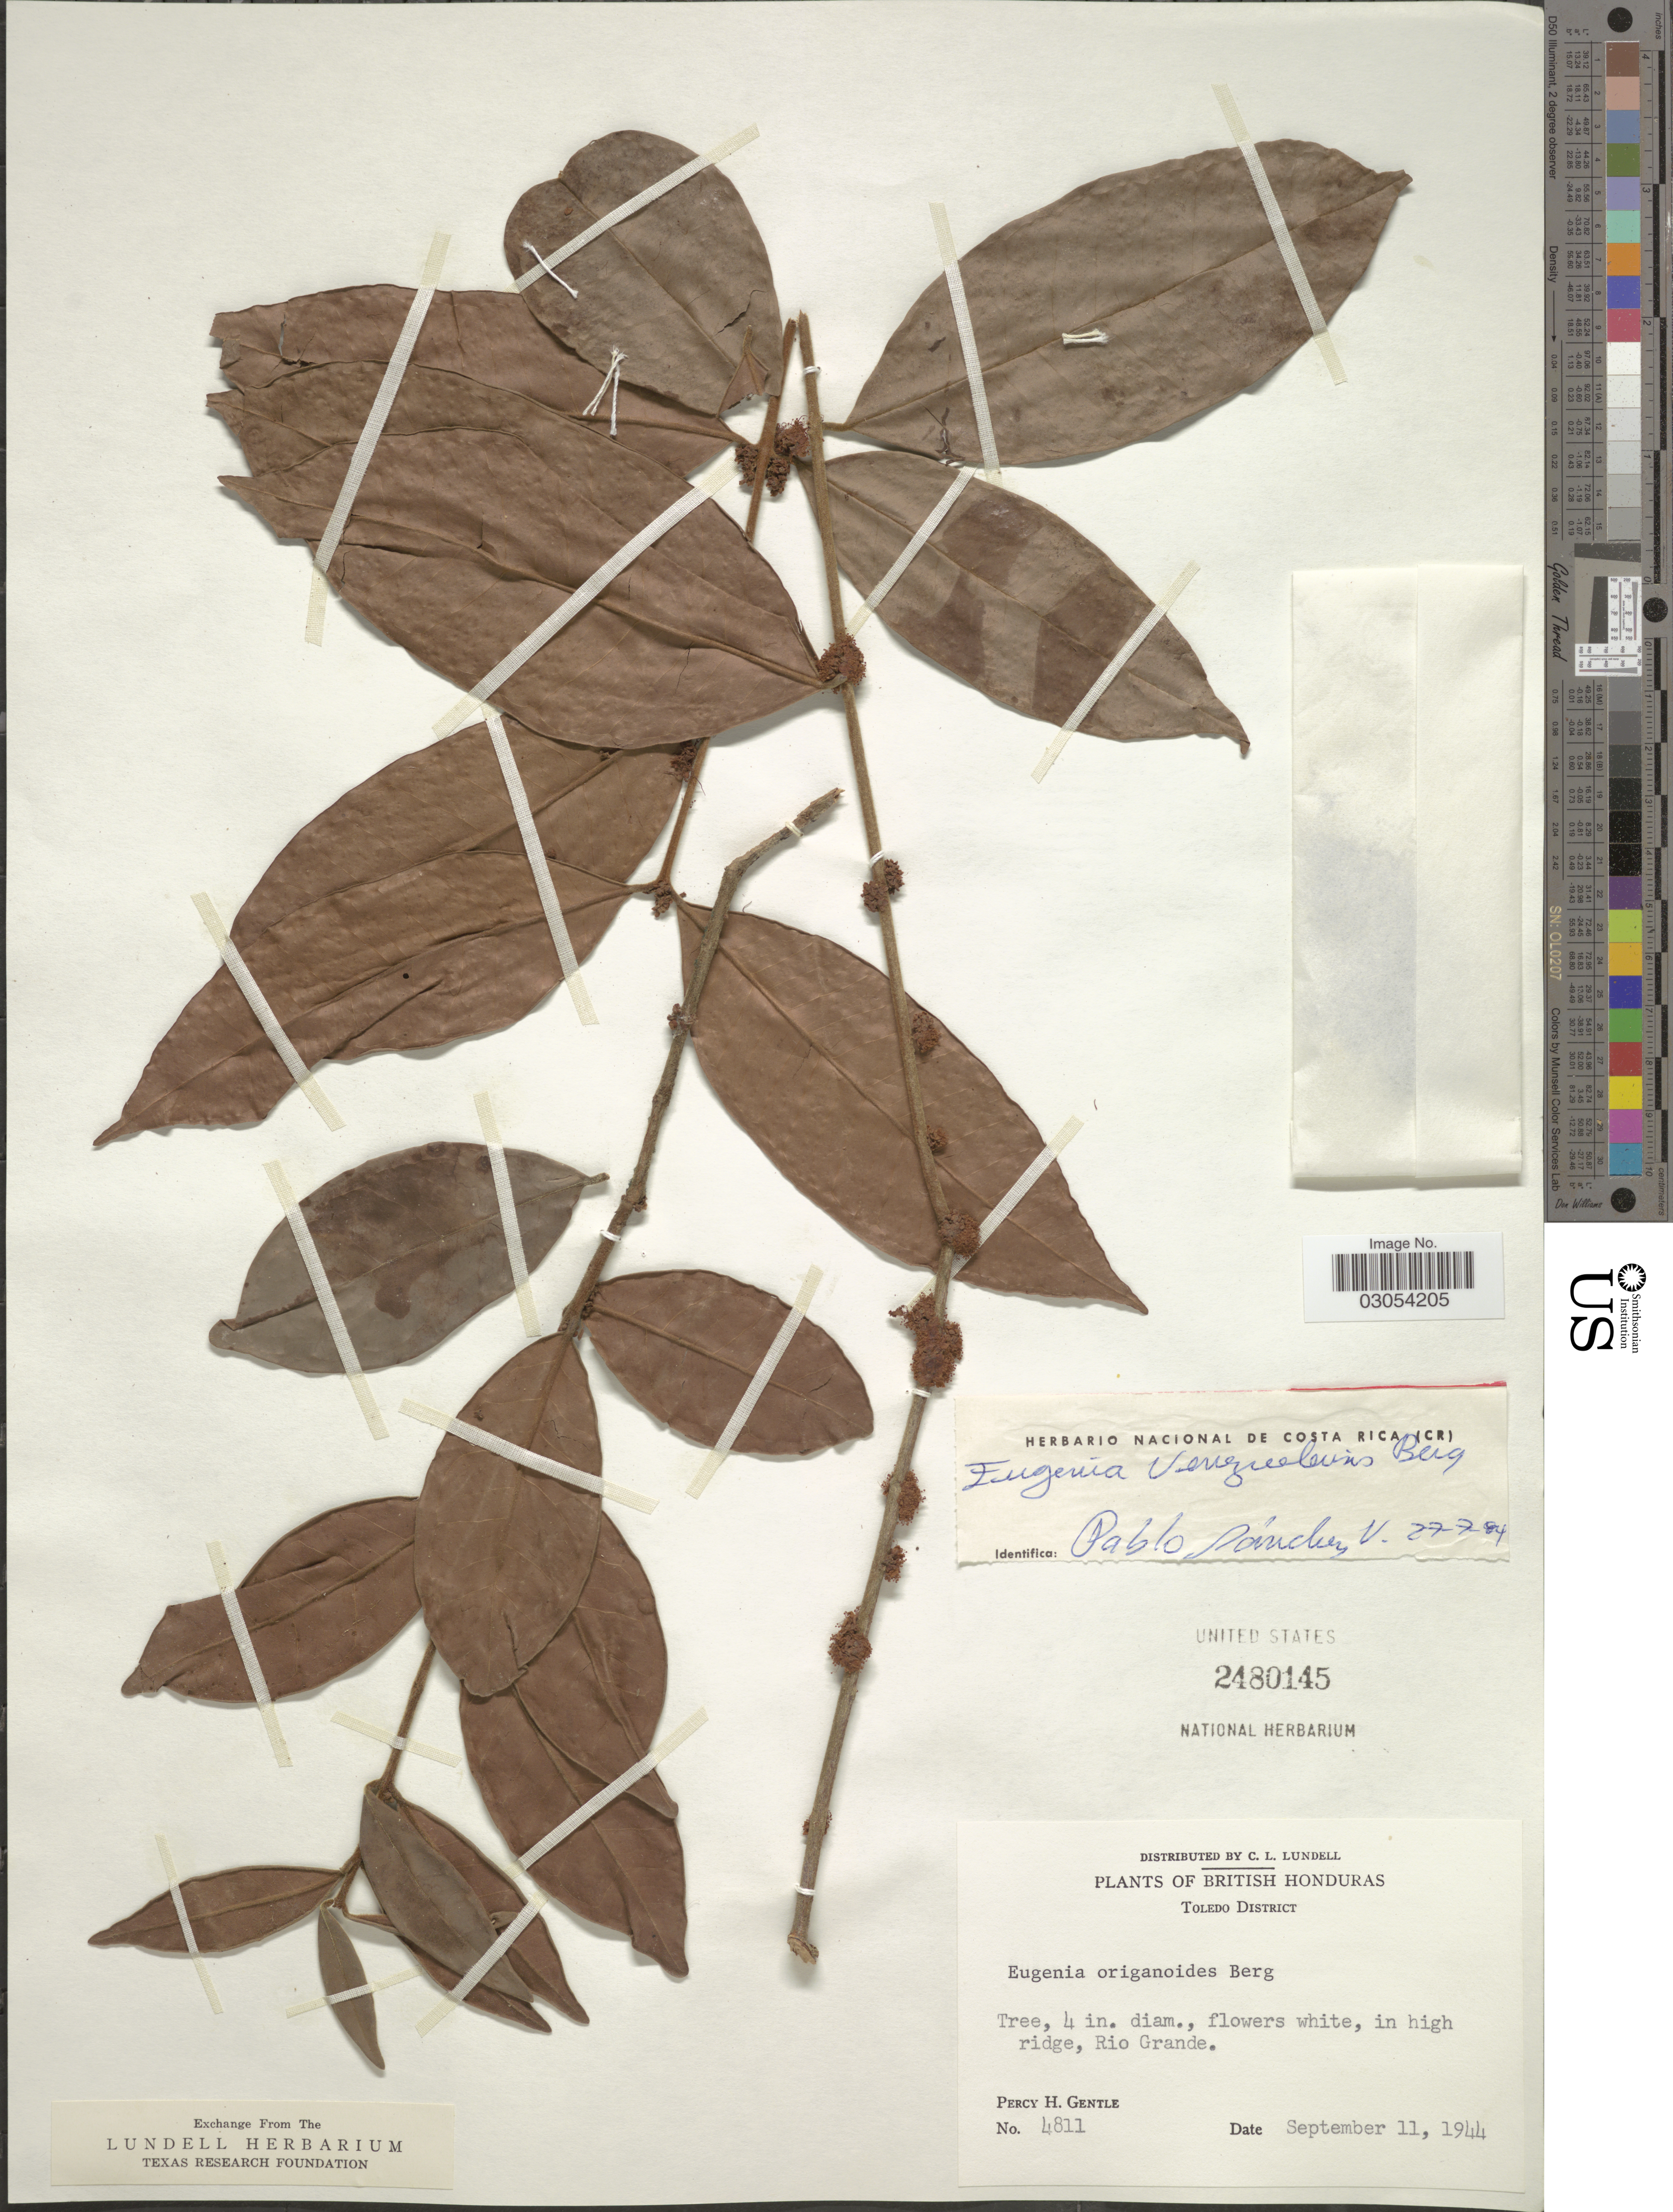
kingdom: Plantae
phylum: Tracheophyta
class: Magnoliopsida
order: Myrtales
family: Myrtaceae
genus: Eugenia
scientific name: Eugenia venezuelensis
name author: O. Berg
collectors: P. H. Gentle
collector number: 4811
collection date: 1944-09-11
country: Belize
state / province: Toledo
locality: British Honduras. Toledo District. In high ridge, Rio Grande.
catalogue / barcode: US 2480145